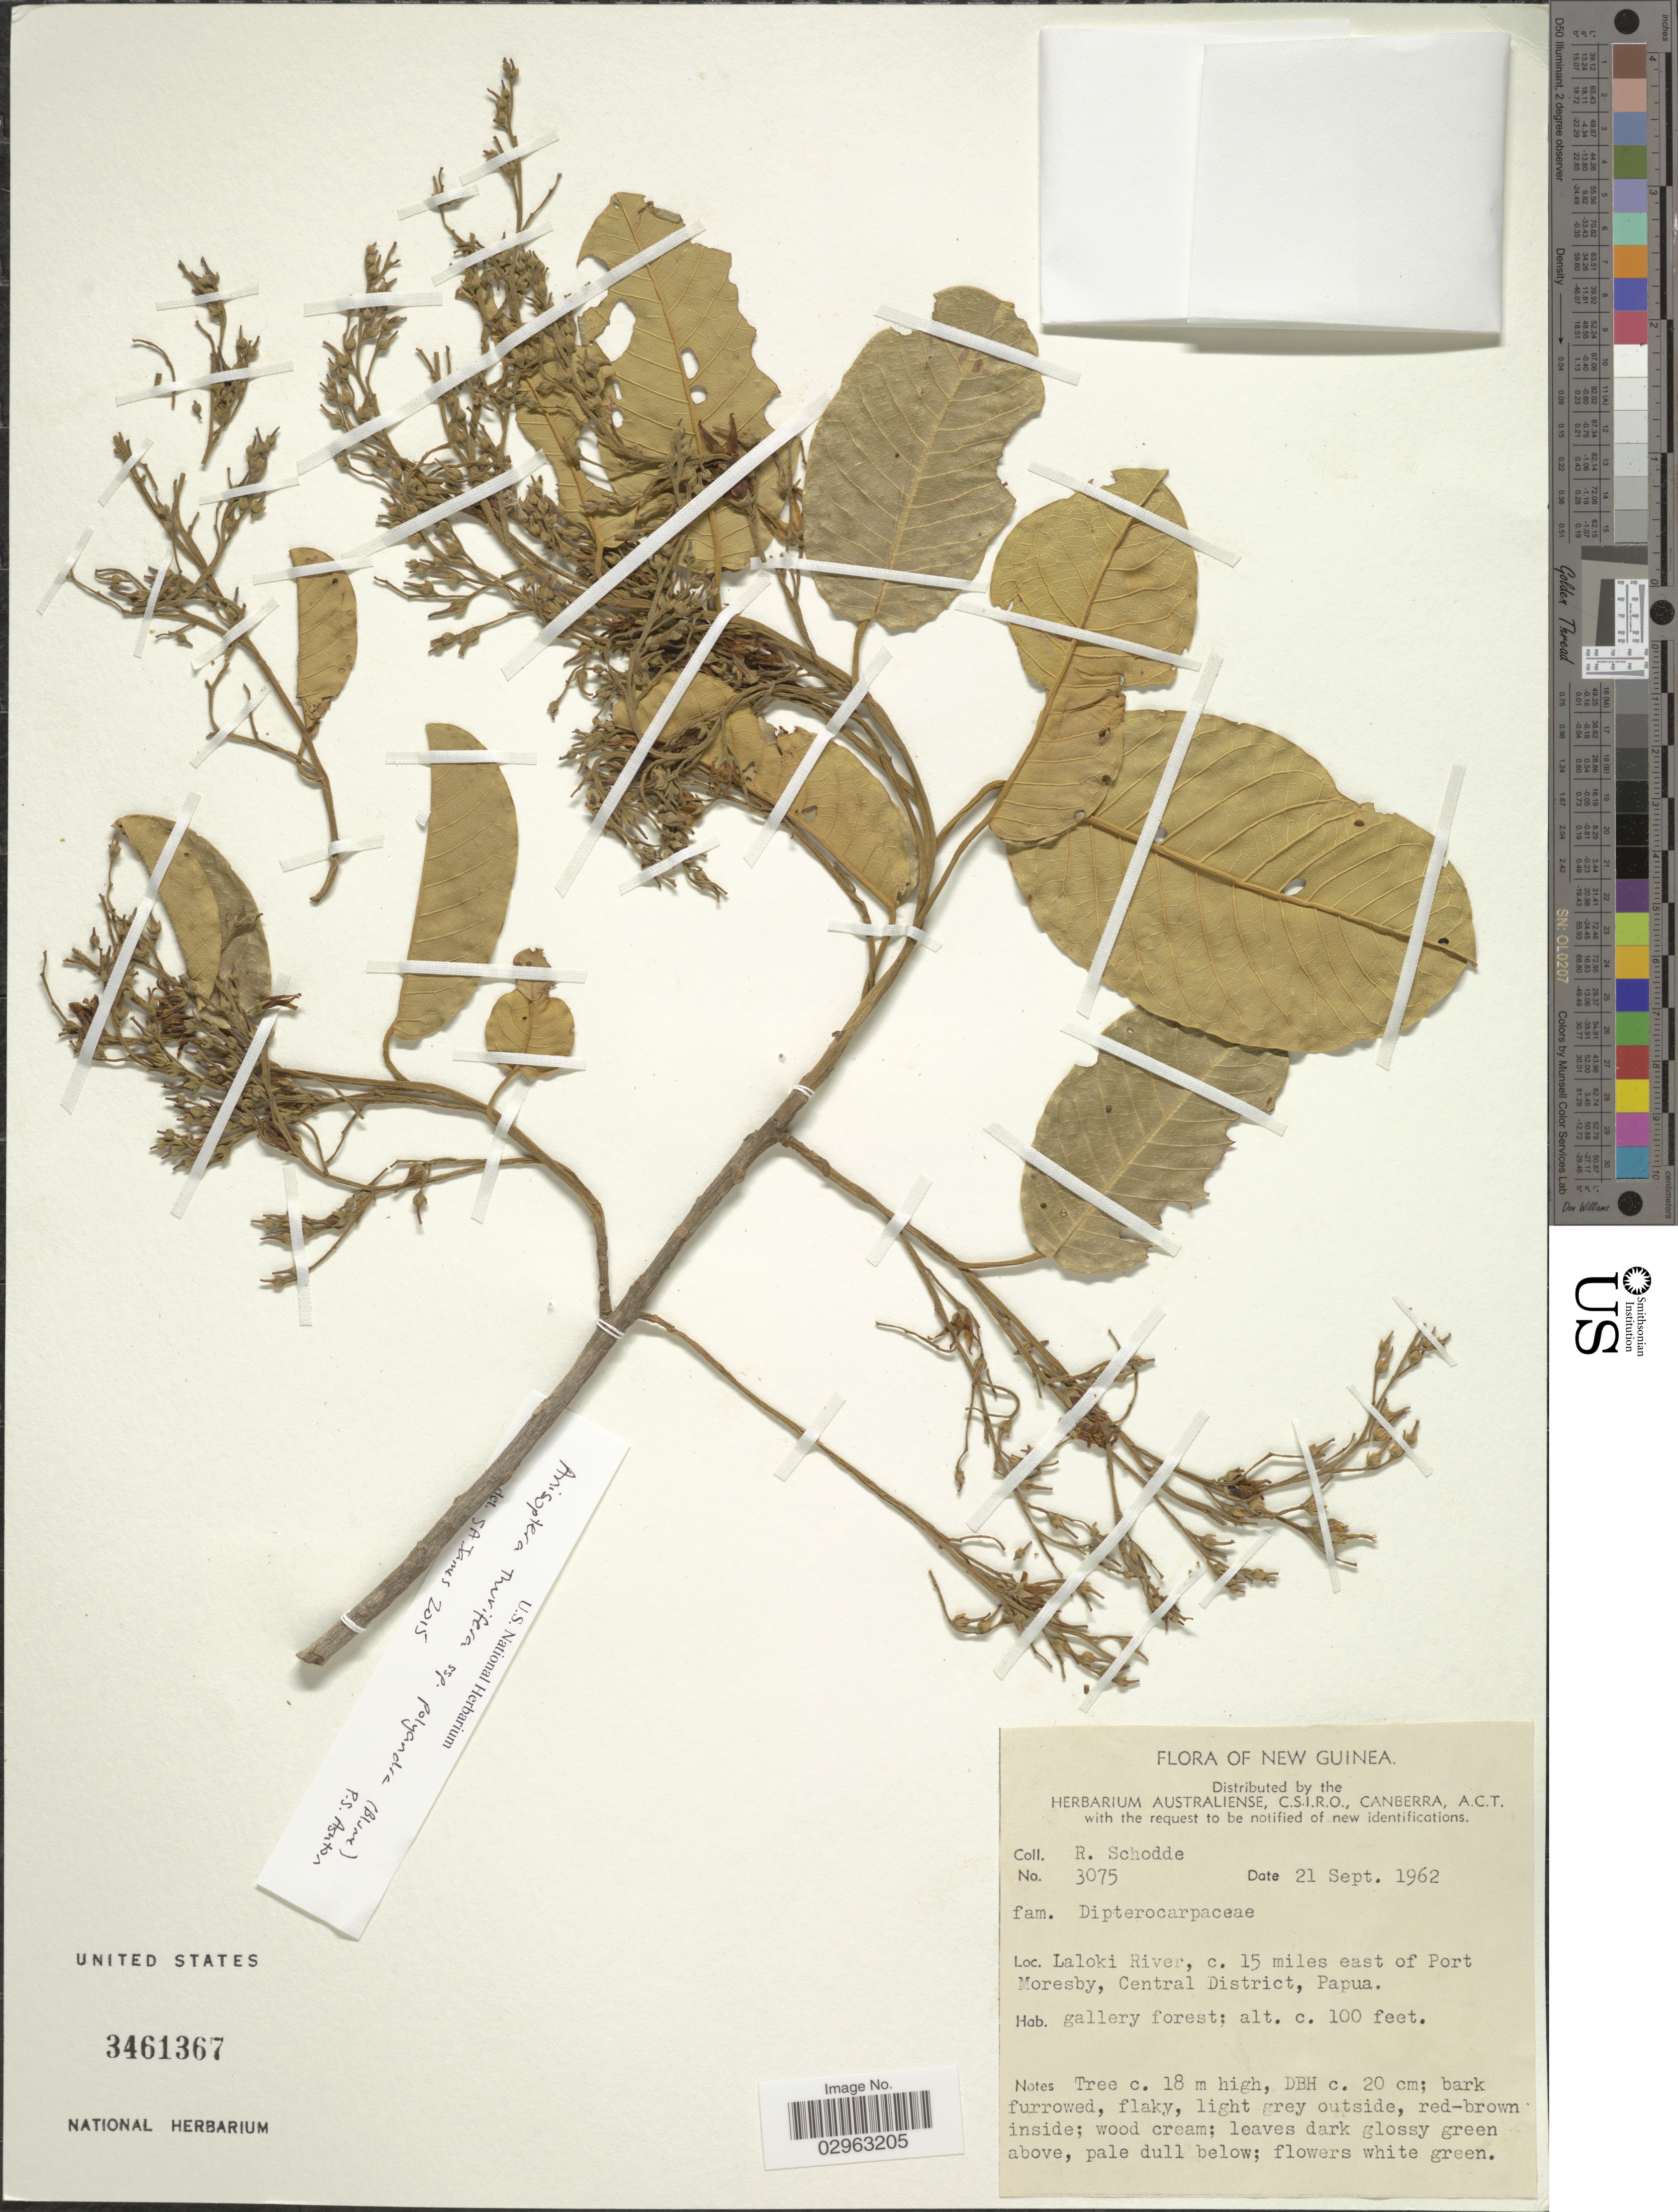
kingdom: Plantae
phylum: Tracheophyta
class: Magnoliopsida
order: Malvales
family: Dipterocarpaceae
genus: Anisoptera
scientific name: Anisoptera thurifera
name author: (Blanco) Blume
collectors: R. Schodde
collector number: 3075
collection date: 1962-09-21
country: Papua New Guinea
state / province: Central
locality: New Guinea, Laloki River, c. 15 miles east of Port Moresby, Central District, Papua.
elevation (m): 30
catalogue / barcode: US 3461367